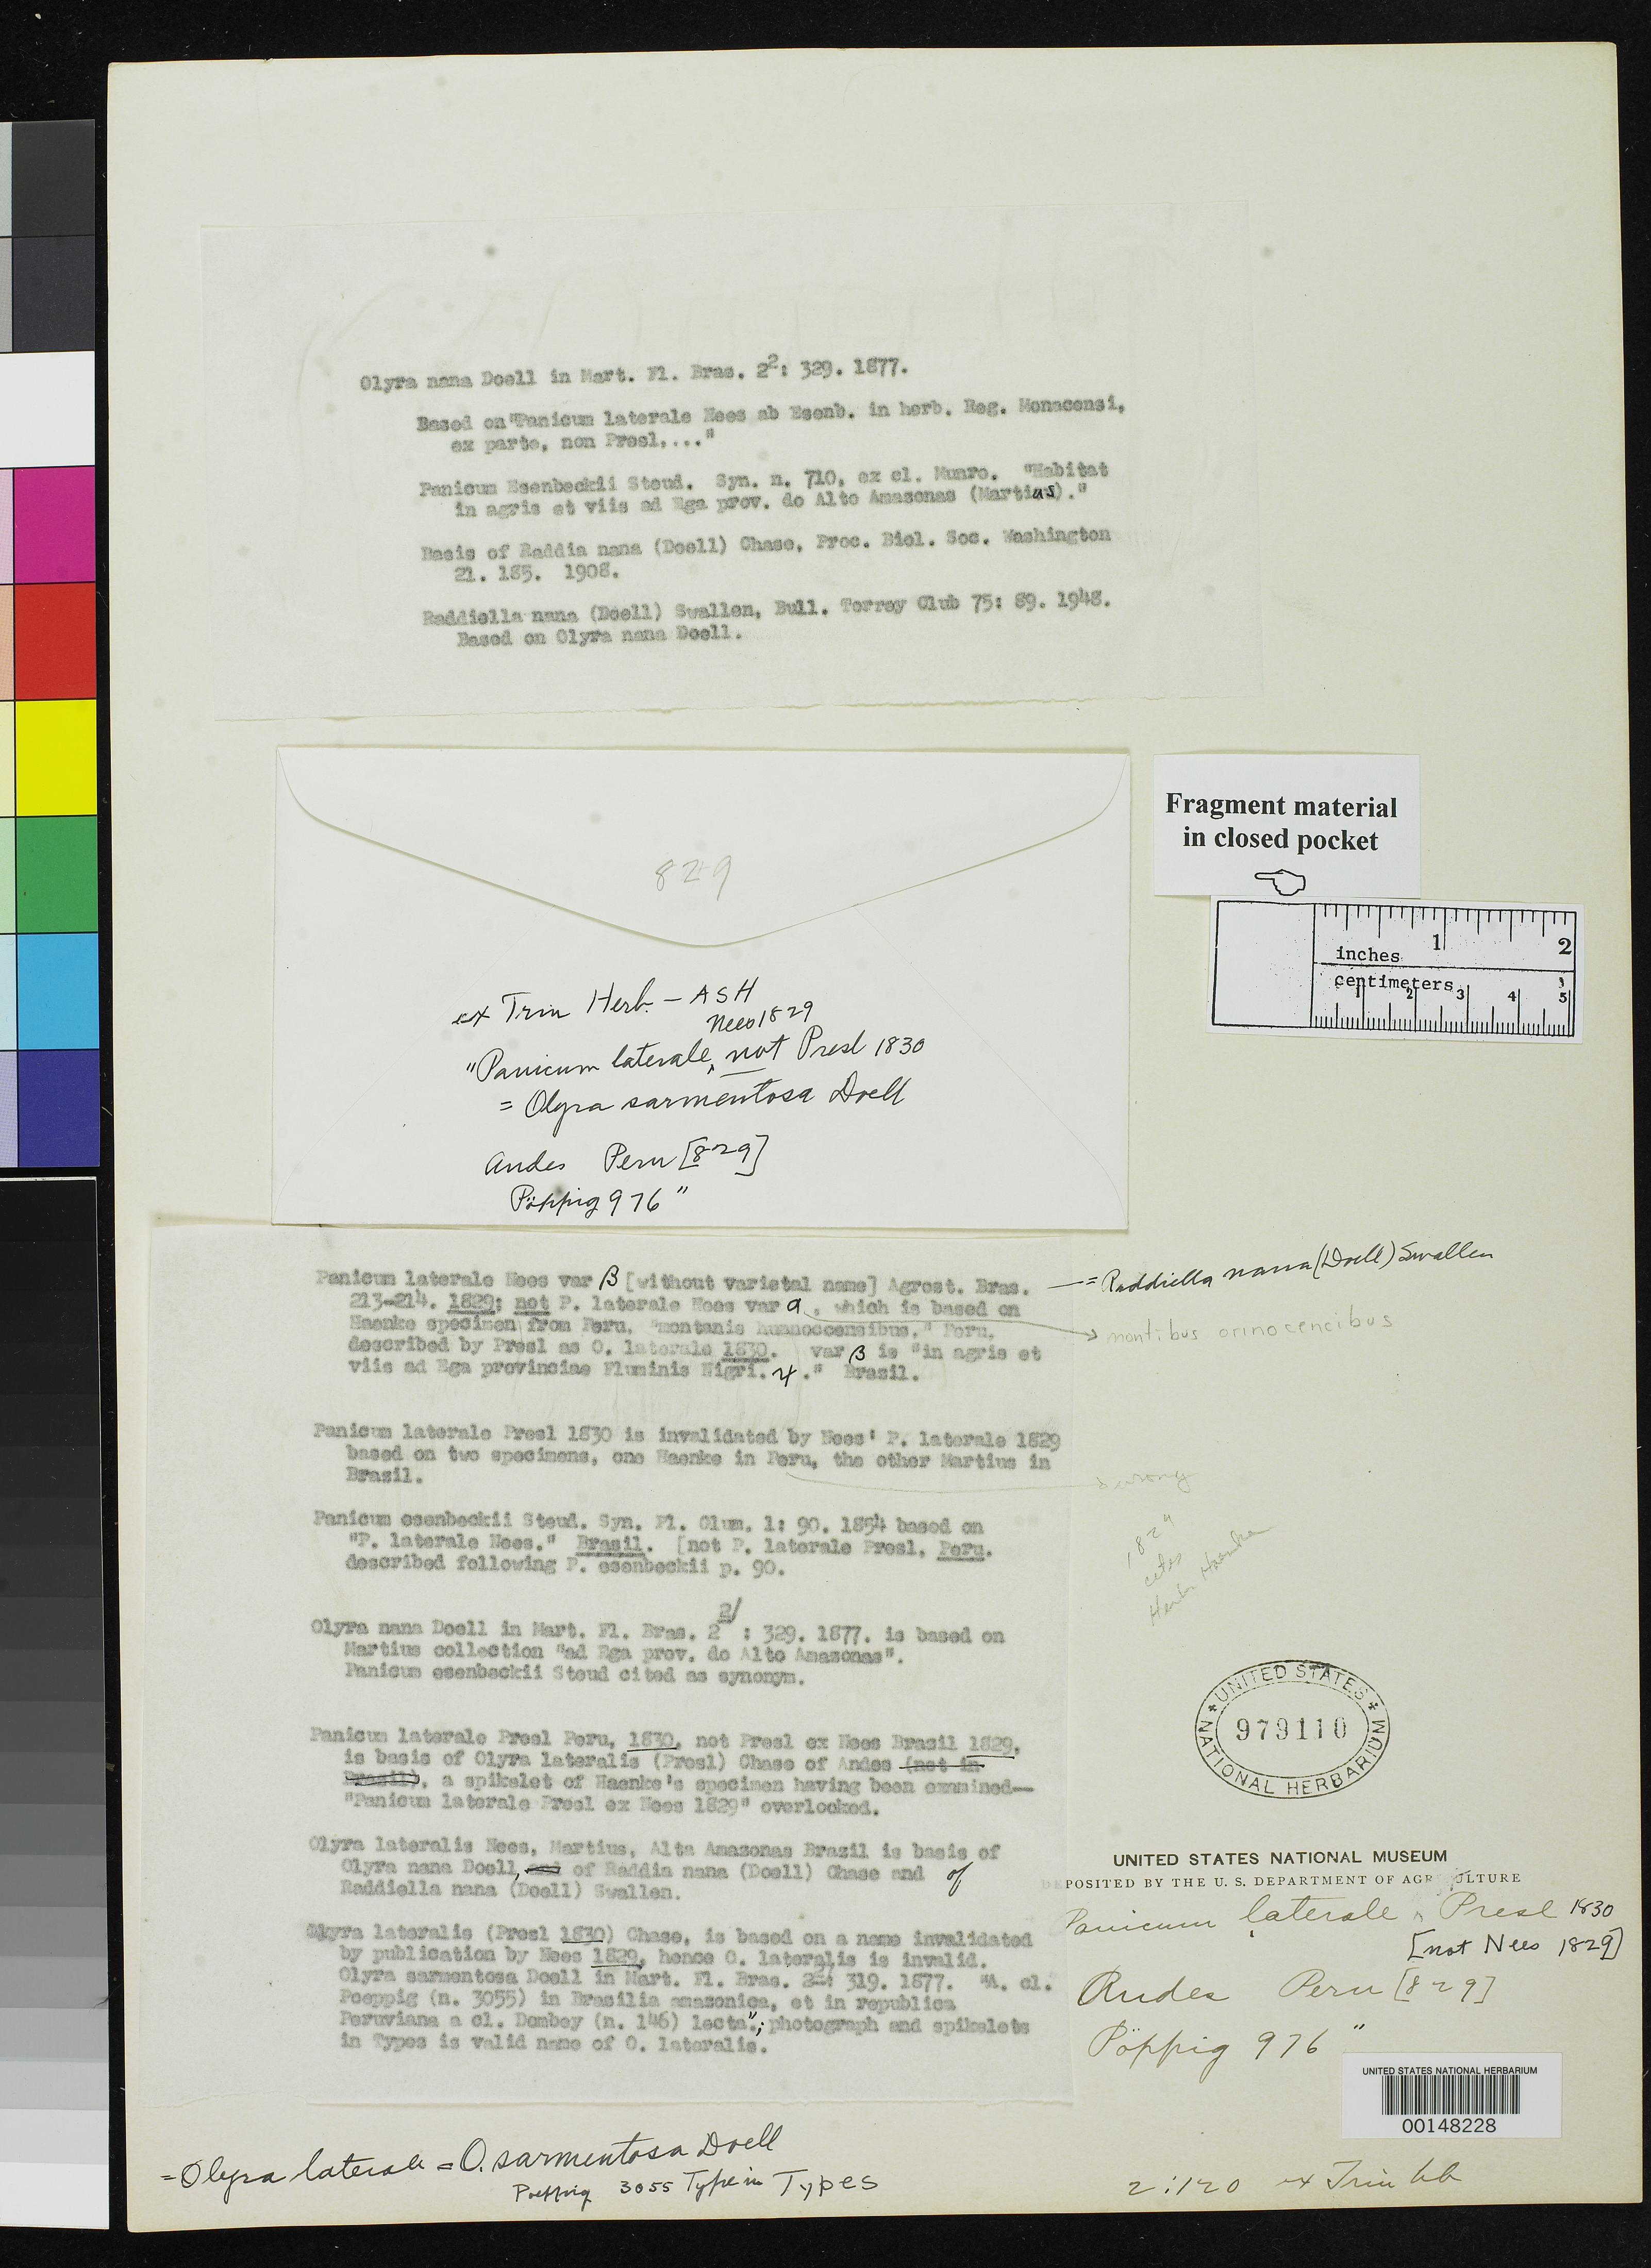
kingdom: Plantae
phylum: Tracheophyta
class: Liliopsida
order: Poales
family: Poaceae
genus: Panicum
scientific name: Panicum laterale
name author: J. Presl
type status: Type Fragment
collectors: T. P. X. Haenke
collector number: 829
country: Peru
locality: Andes Mountains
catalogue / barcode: US 979110